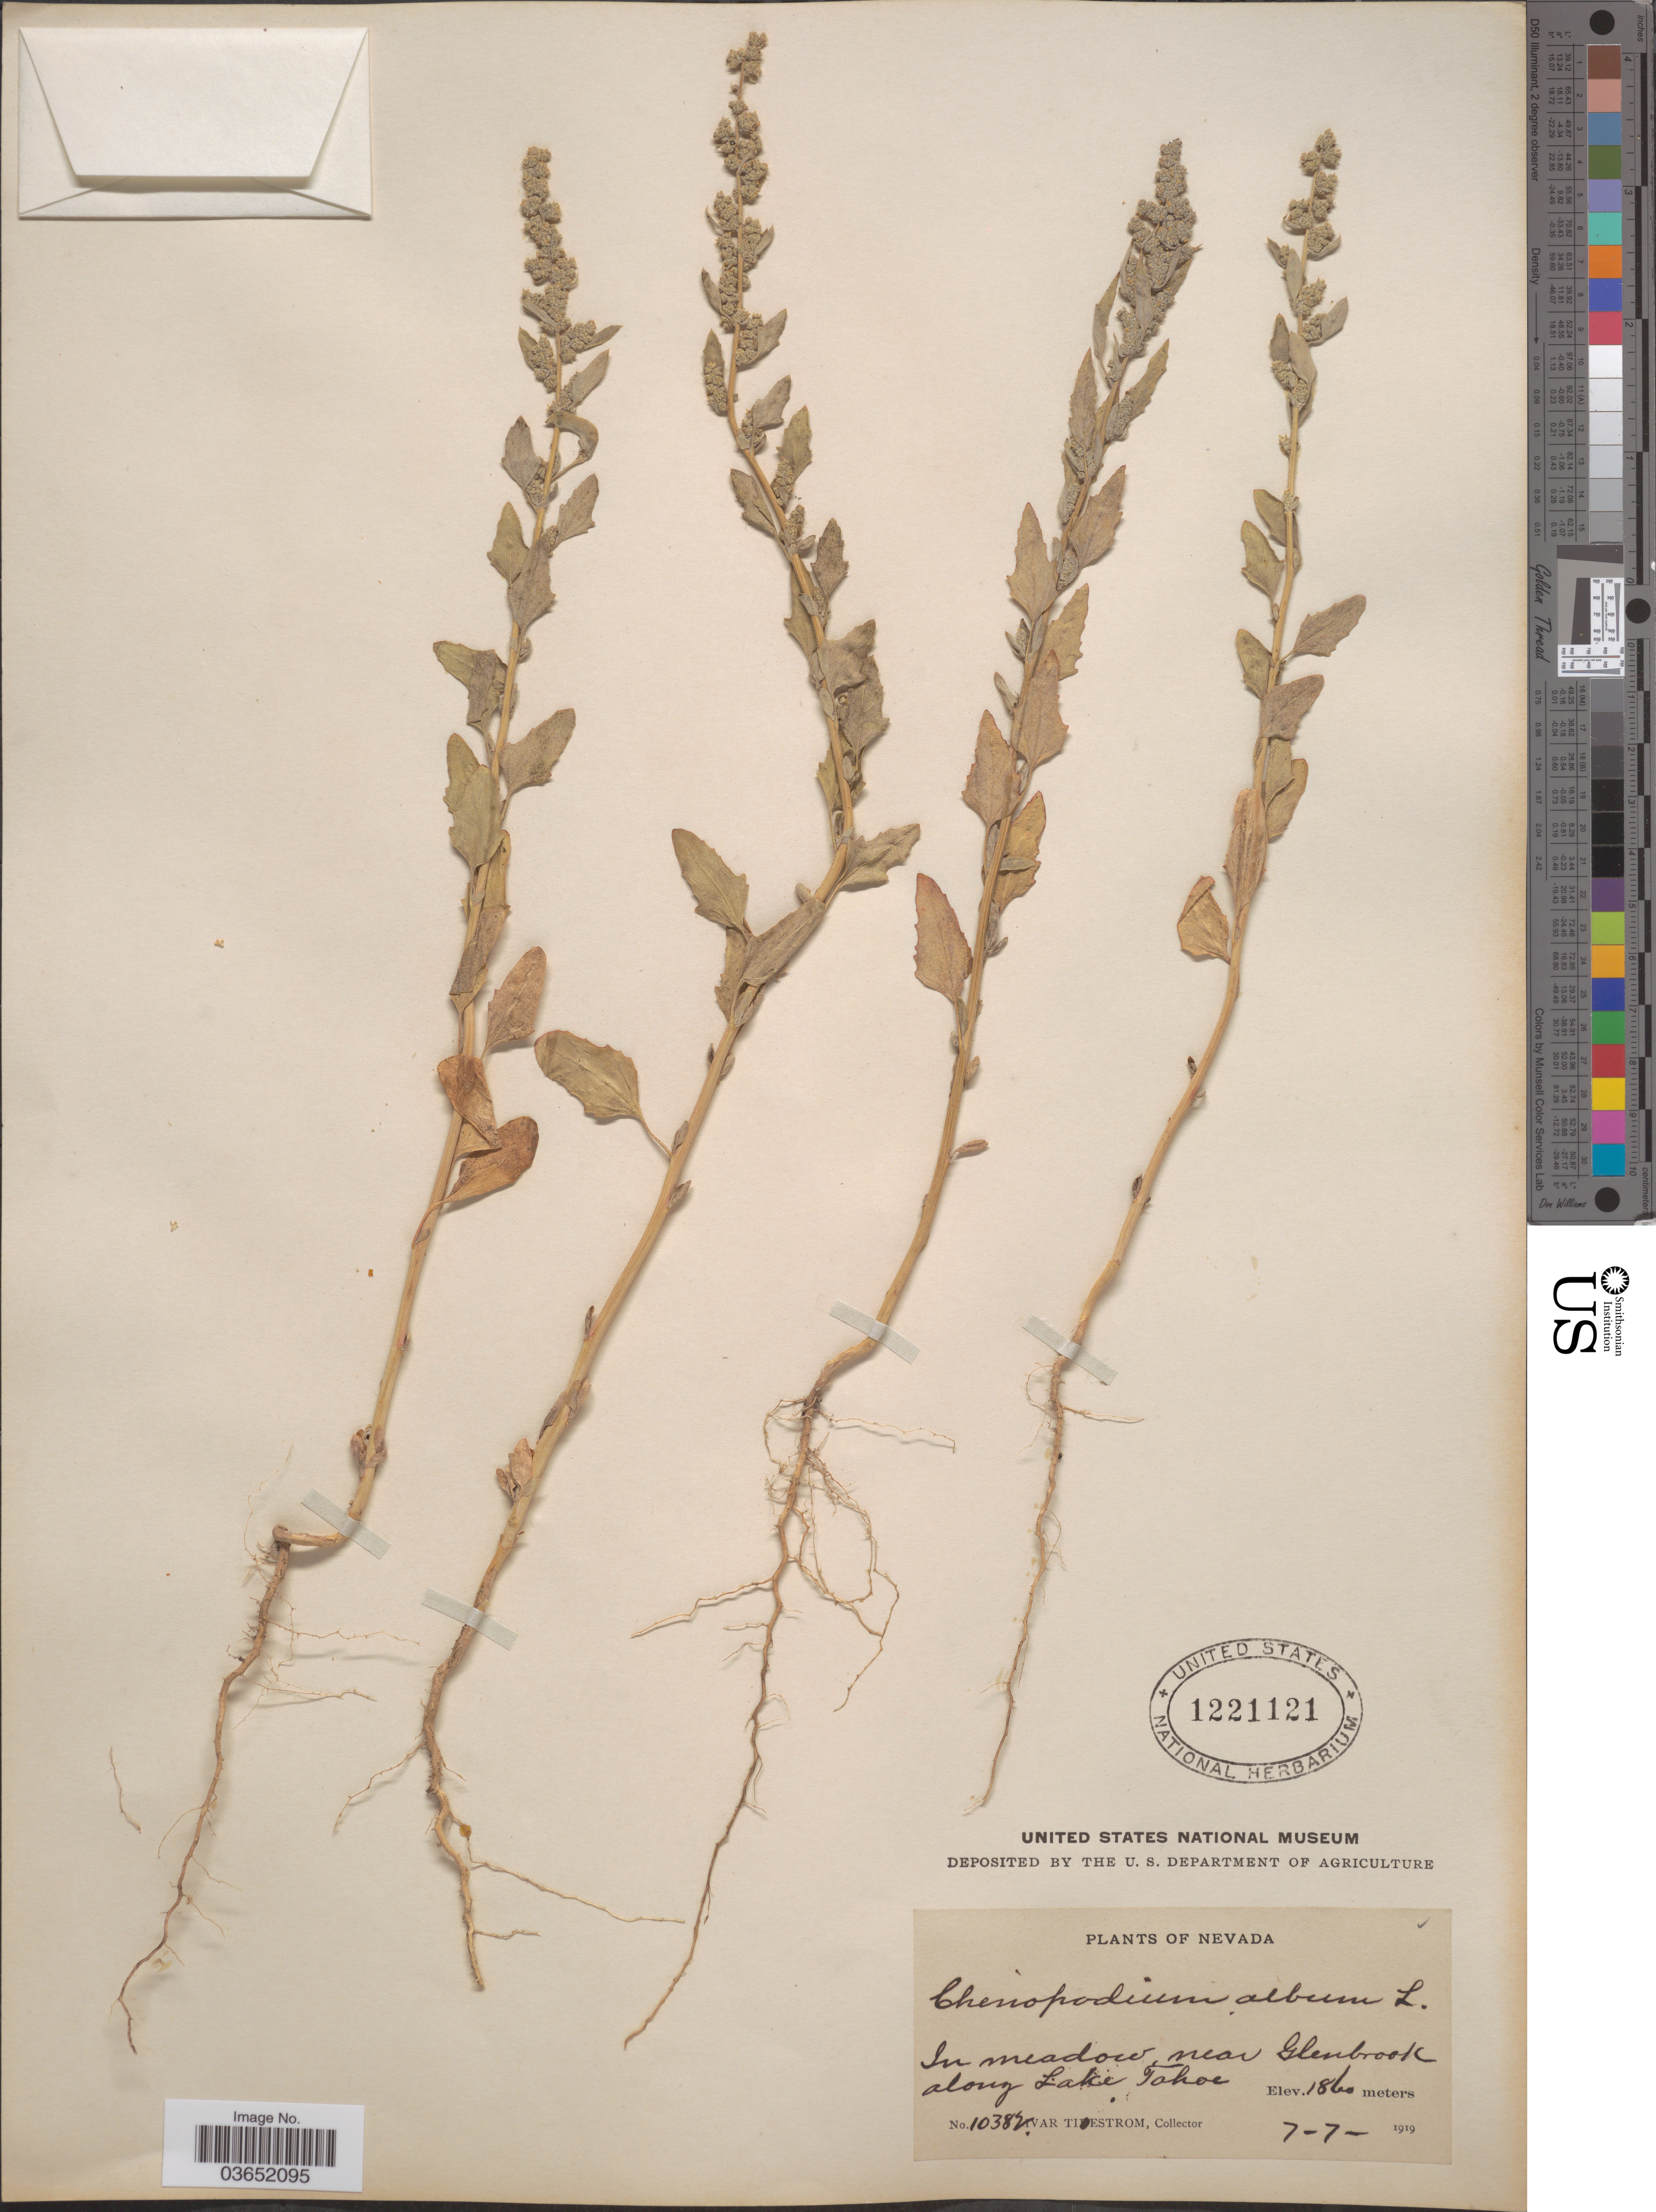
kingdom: Plantae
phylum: Tracheophyta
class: Magnoliopsida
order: Caryophyllales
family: Amaranthaceae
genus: Chenopodium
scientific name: Chenopodium album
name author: L.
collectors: I. F. Tidestrom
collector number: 10382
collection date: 1919-07-07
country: United States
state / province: Nevada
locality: In meadow near Glenbrook along Lake Tahoe.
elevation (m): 1860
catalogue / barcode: US 1221121